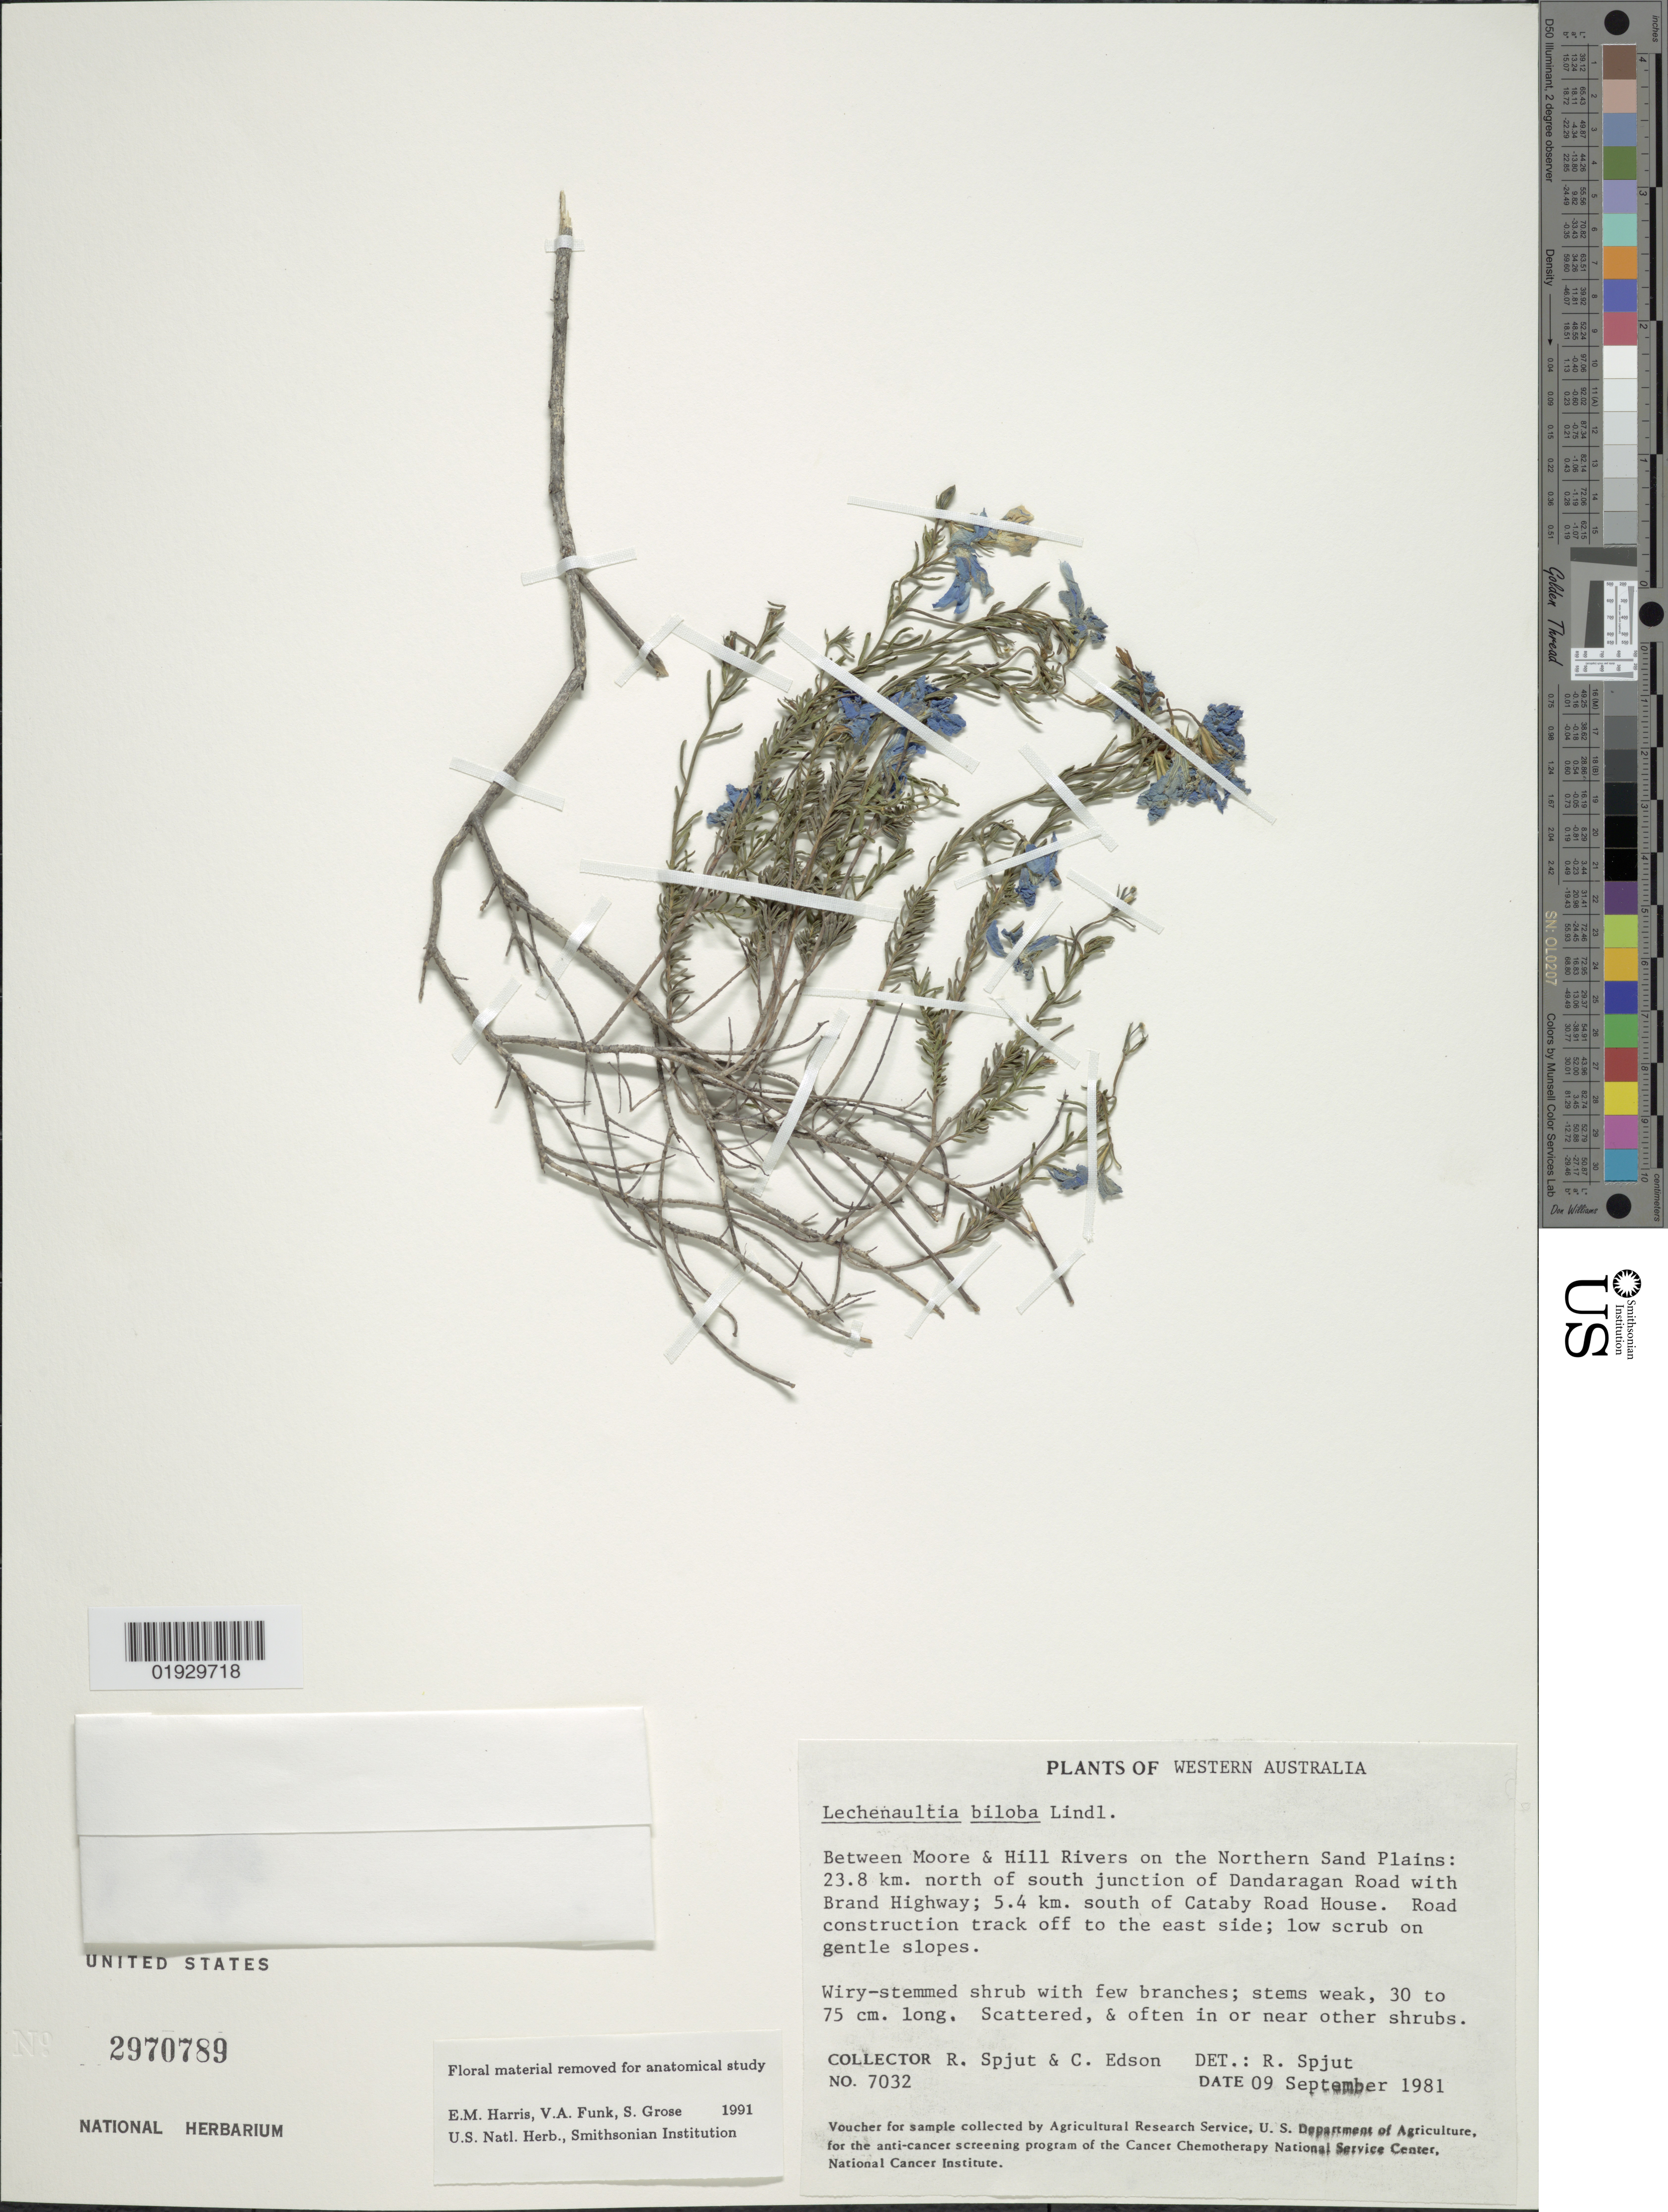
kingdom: Plantae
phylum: Tracheophyta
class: Magnoliopsida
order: Asterales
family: Goodeniaceae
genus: Leschenaultia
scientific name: Leschenaultia biloba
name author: Lindl.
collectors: R. Spjut & C. Edson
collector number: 7032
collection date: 1981-09-09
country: Australia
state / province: Western Australia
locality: Between Moore & Hill Rivers on the Northern Sand Plains: 23.8 km. north of south junction of Dandaragan Road with Brand Highway; 5.4 km. south of Cataby Road House. Road construction track off to the east side.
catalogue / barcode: US 2970789